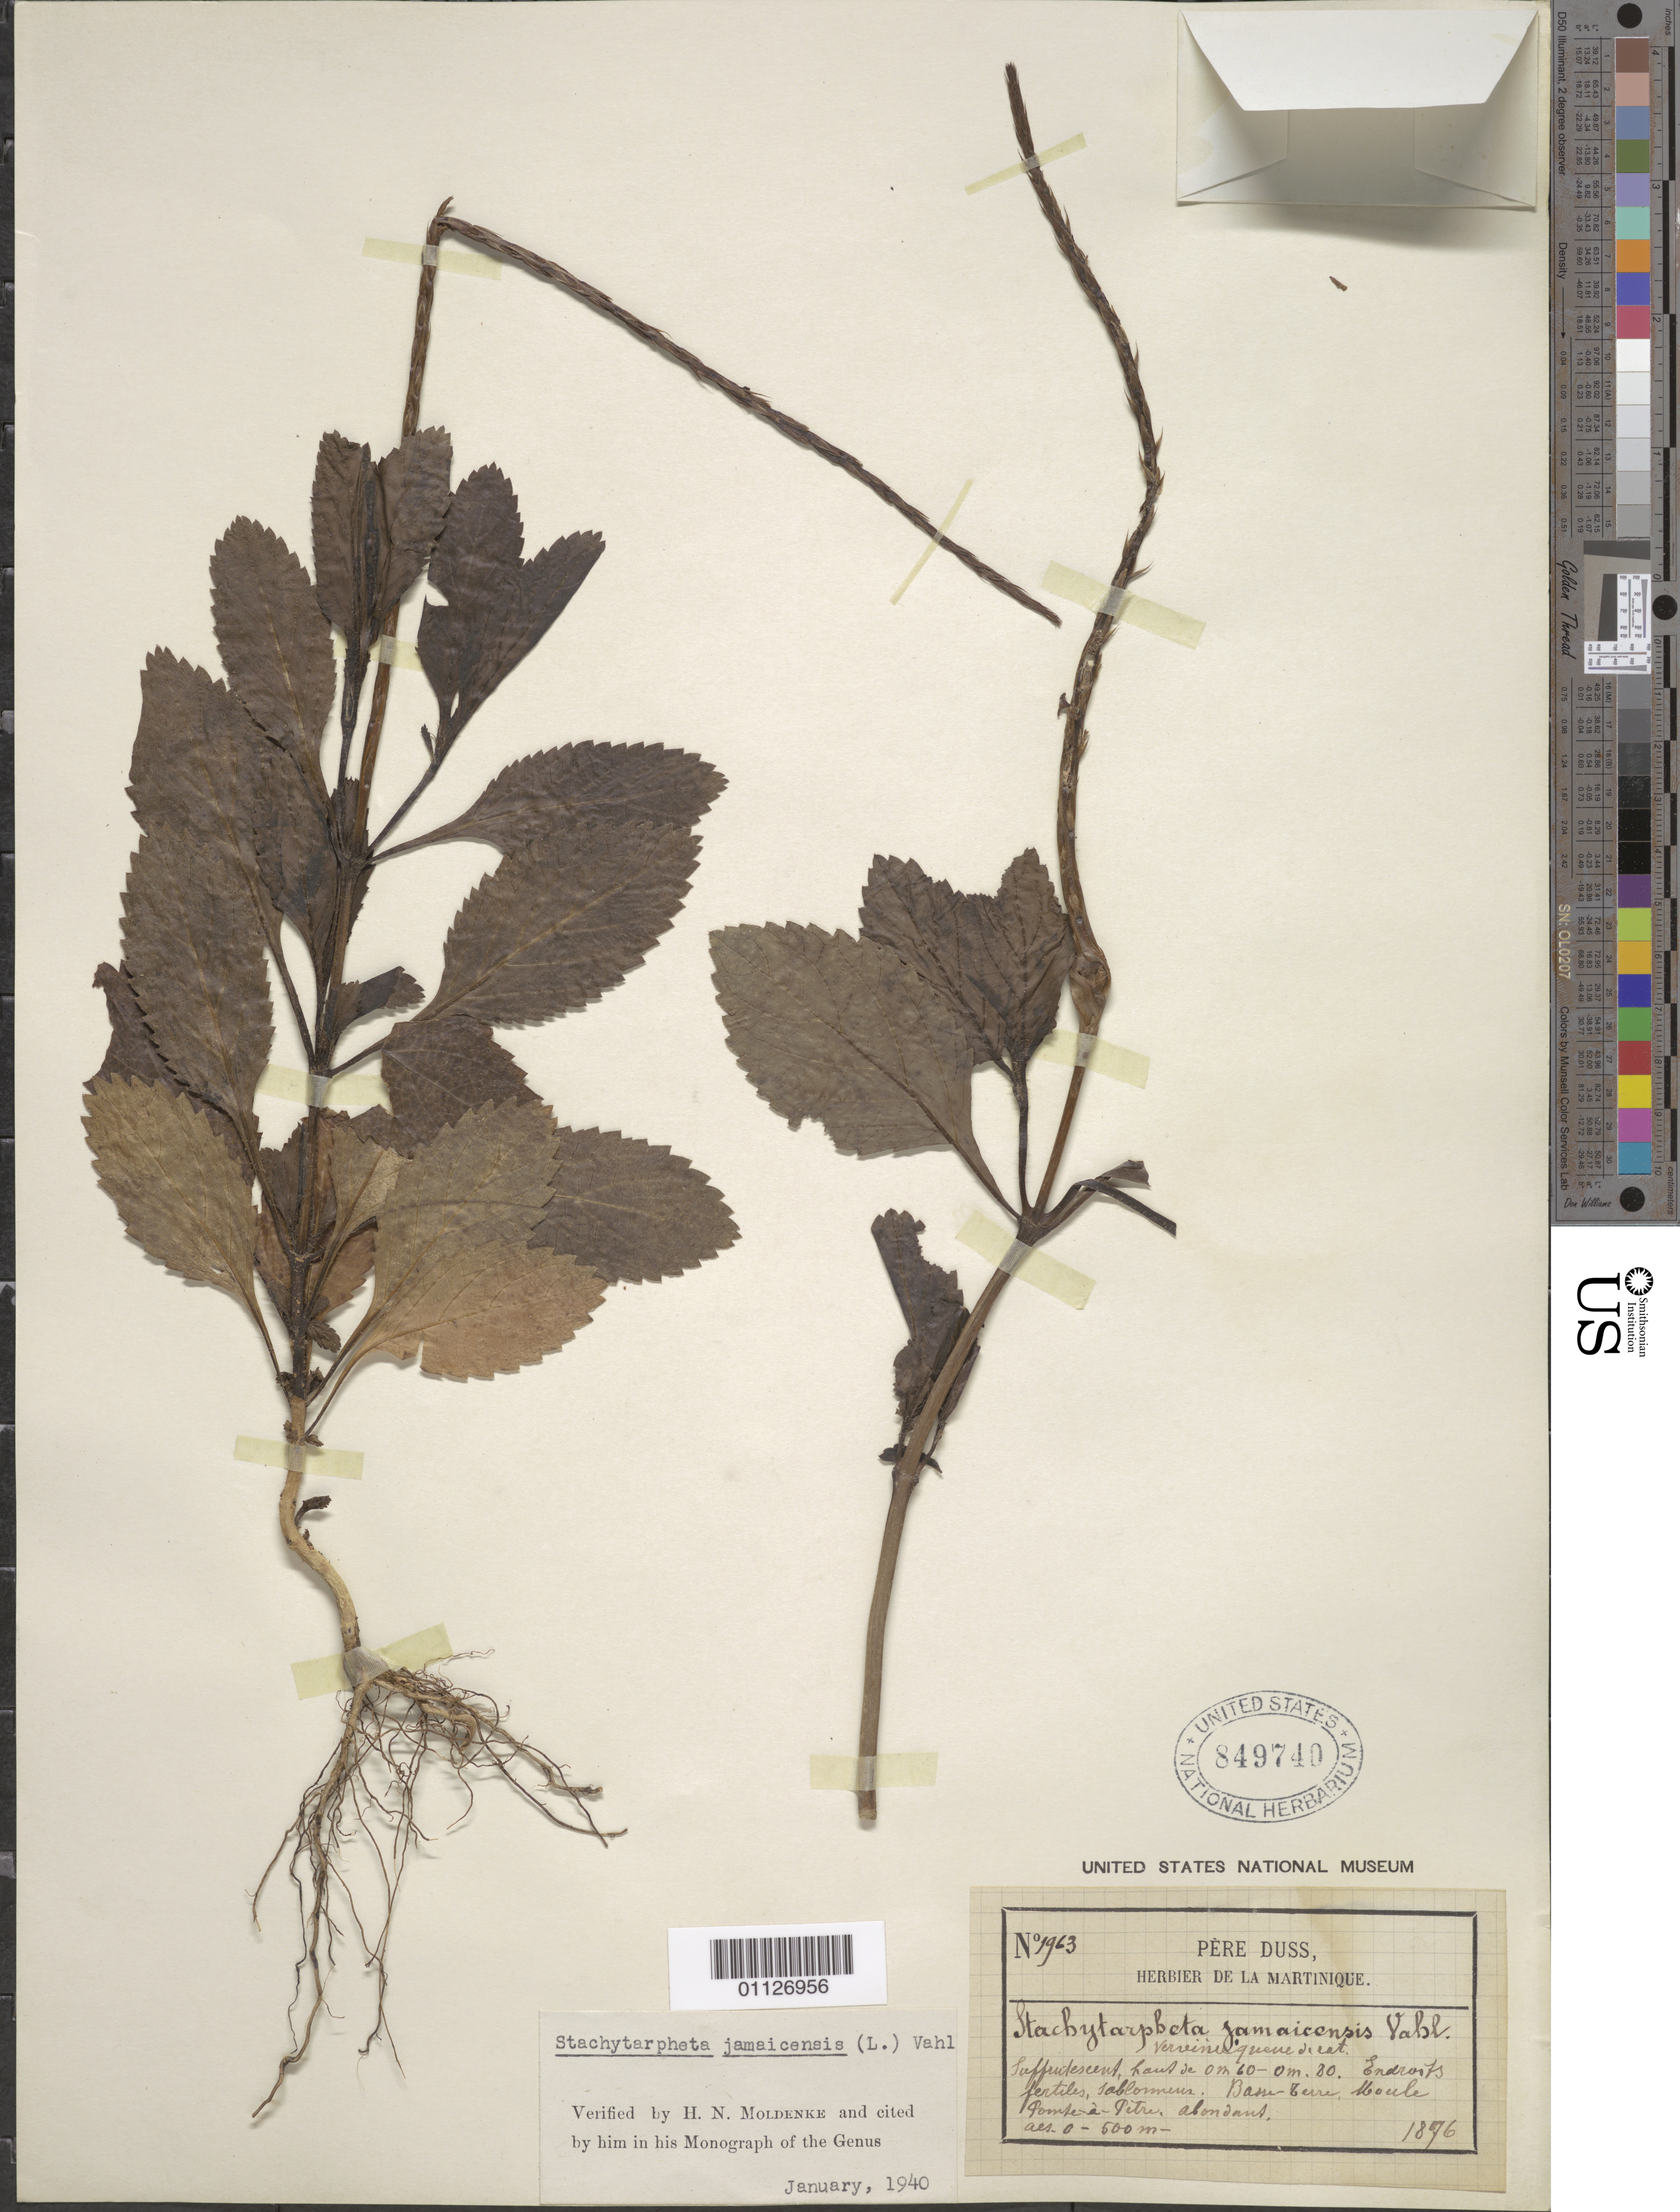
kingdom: Plantae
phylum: Tracheophyta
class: Magnoliopsida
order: Lamiales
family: Verbenaceae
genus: Stachytarpheta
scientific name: Stachytarpheta jamaicensis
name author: (L.) Vahl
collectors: Herbier de la Martinique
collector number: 1963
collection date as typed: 01 Jan 1876 to 31 Dec 1876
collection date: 1876-01-01/1876-12-31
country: Guadeloupe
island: Basse Terre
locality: Moule Pointe-à-Pitre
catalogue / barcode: US 849740